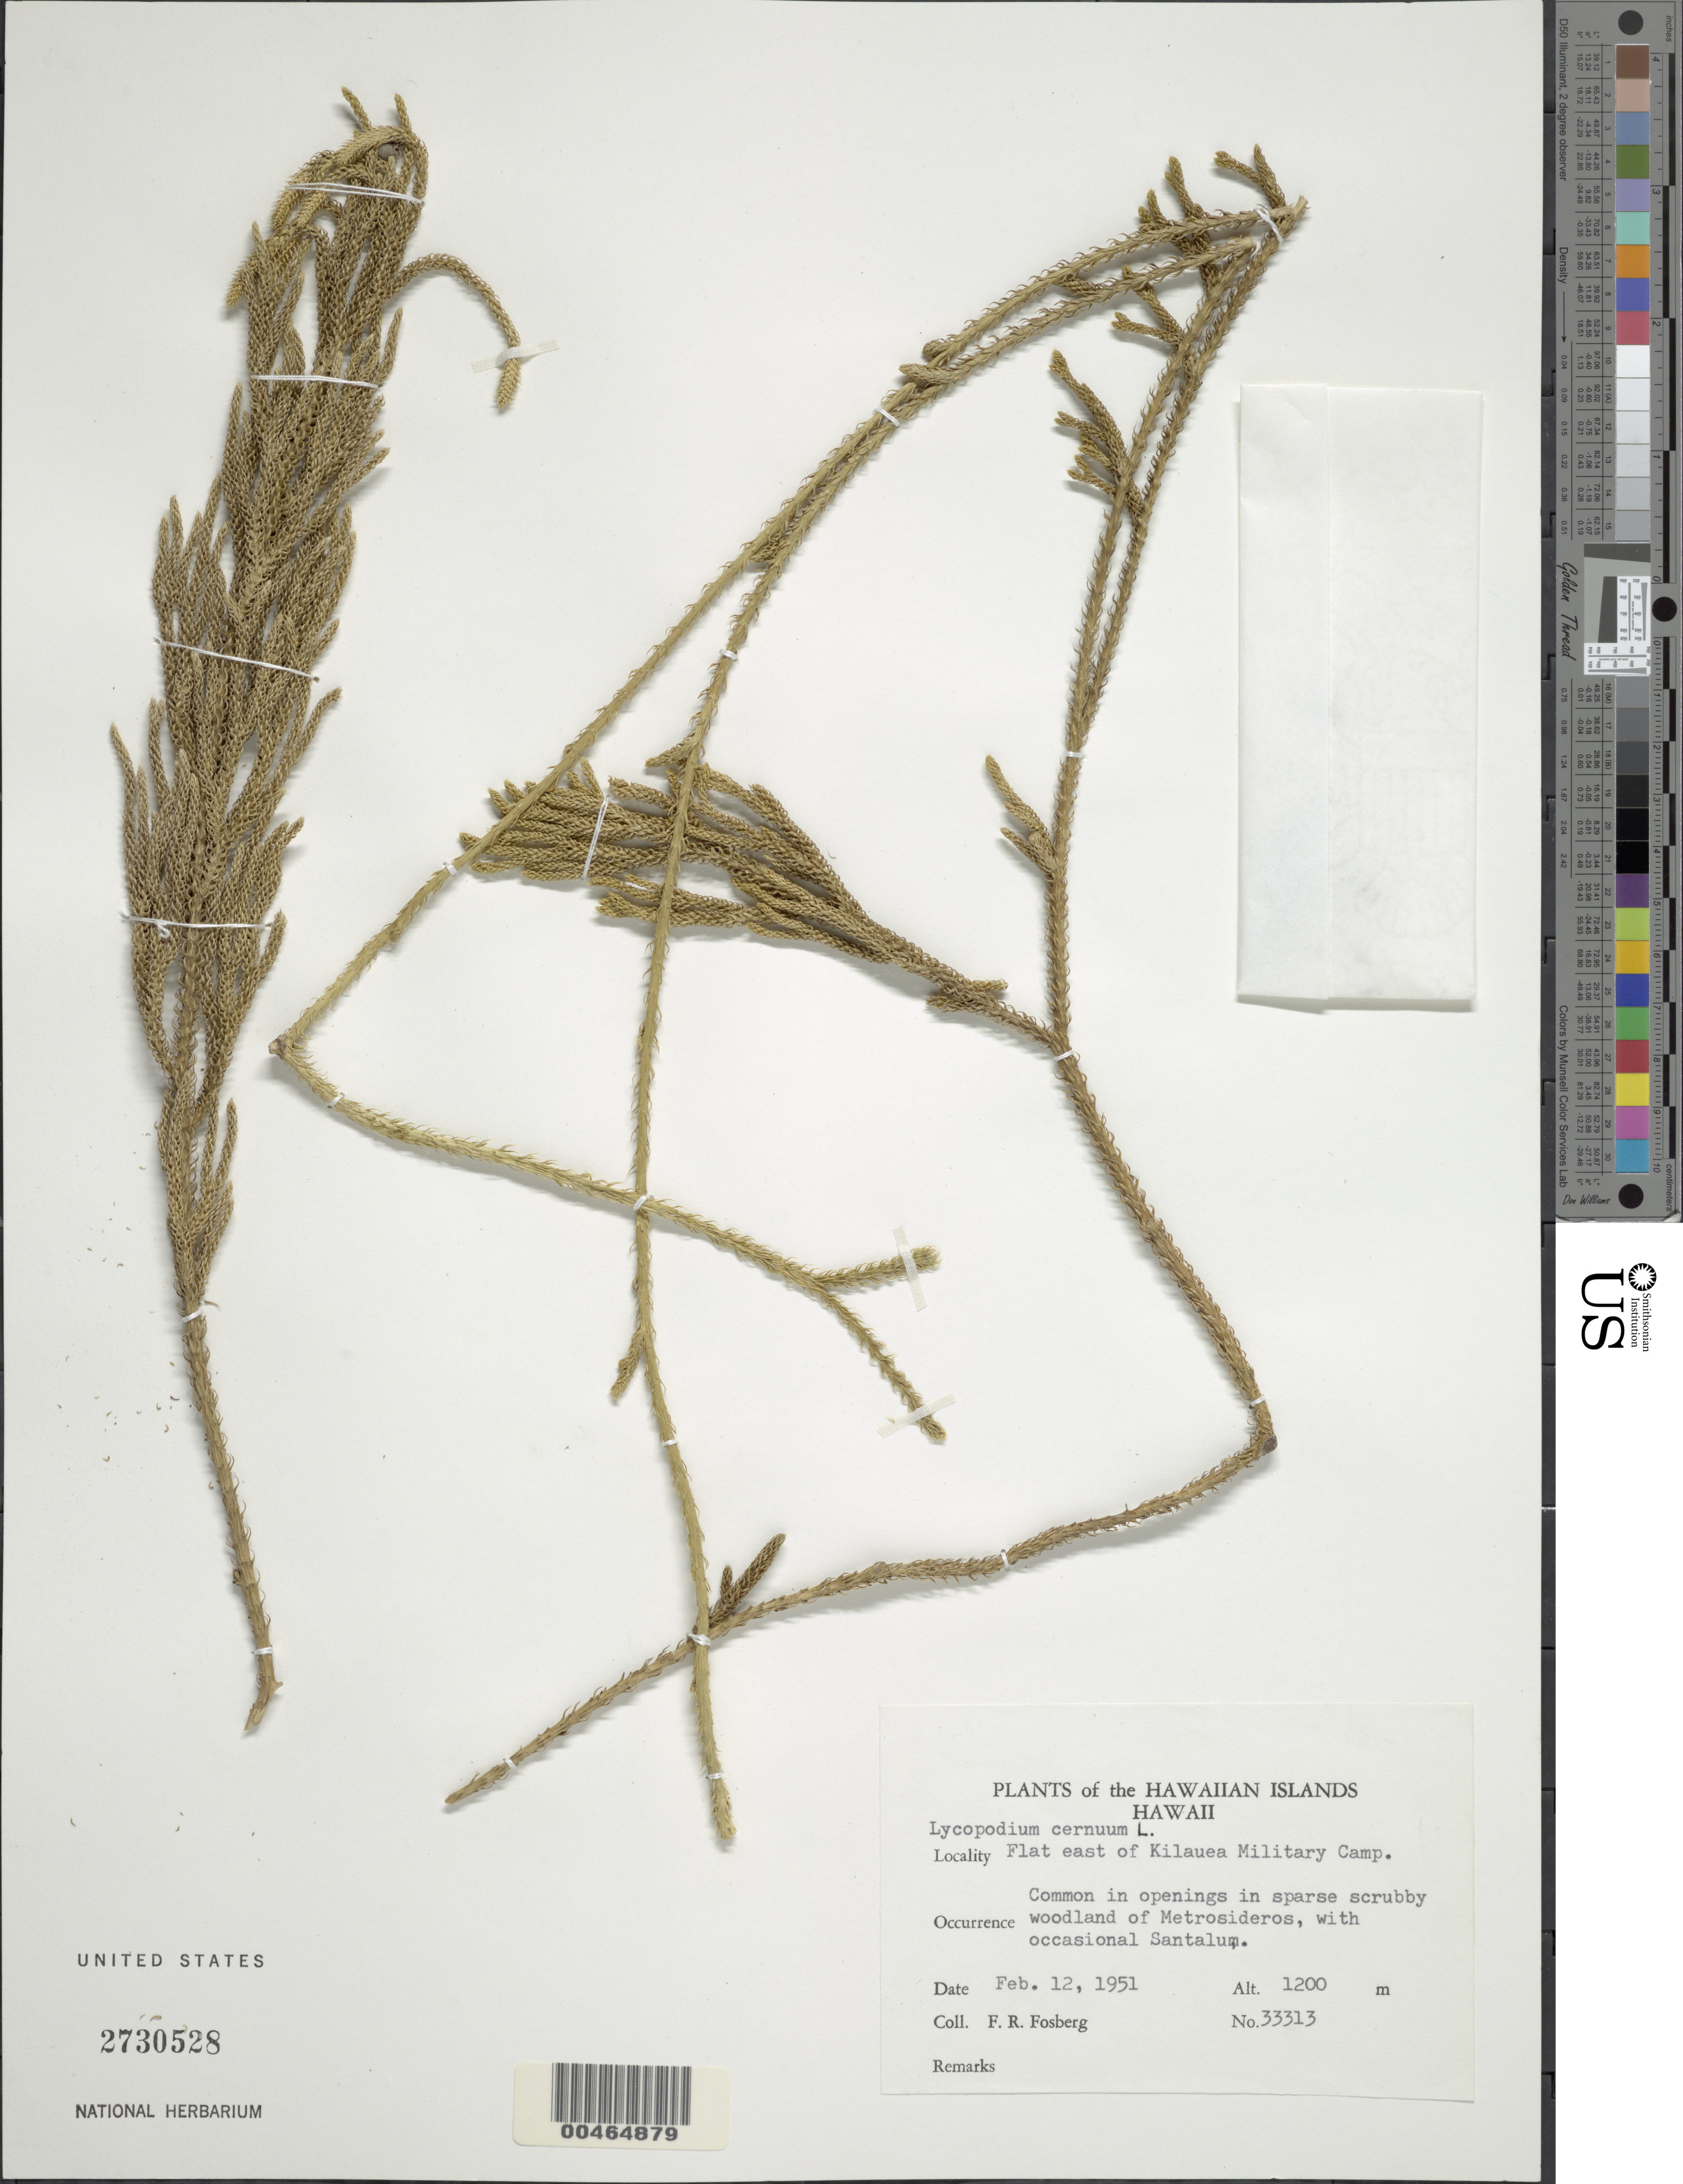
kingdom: Plantae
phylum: Tracheophyta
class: Lycopodiopsida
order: Lycopodiales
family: Lycopodiaceae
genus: Palhinhaea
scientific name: Palhinhaea cernua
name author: (L.) Vasc. & Franco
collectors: F. R. Fosberg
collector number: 33313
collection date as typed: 12 Feb 1951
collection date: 1951-02-12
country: United States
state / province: Hawaii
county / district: Hawaii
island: Hawaii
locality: Flat E of Kilauea Military Camp, Hawaii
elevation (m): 1200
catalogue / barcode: US 2730528